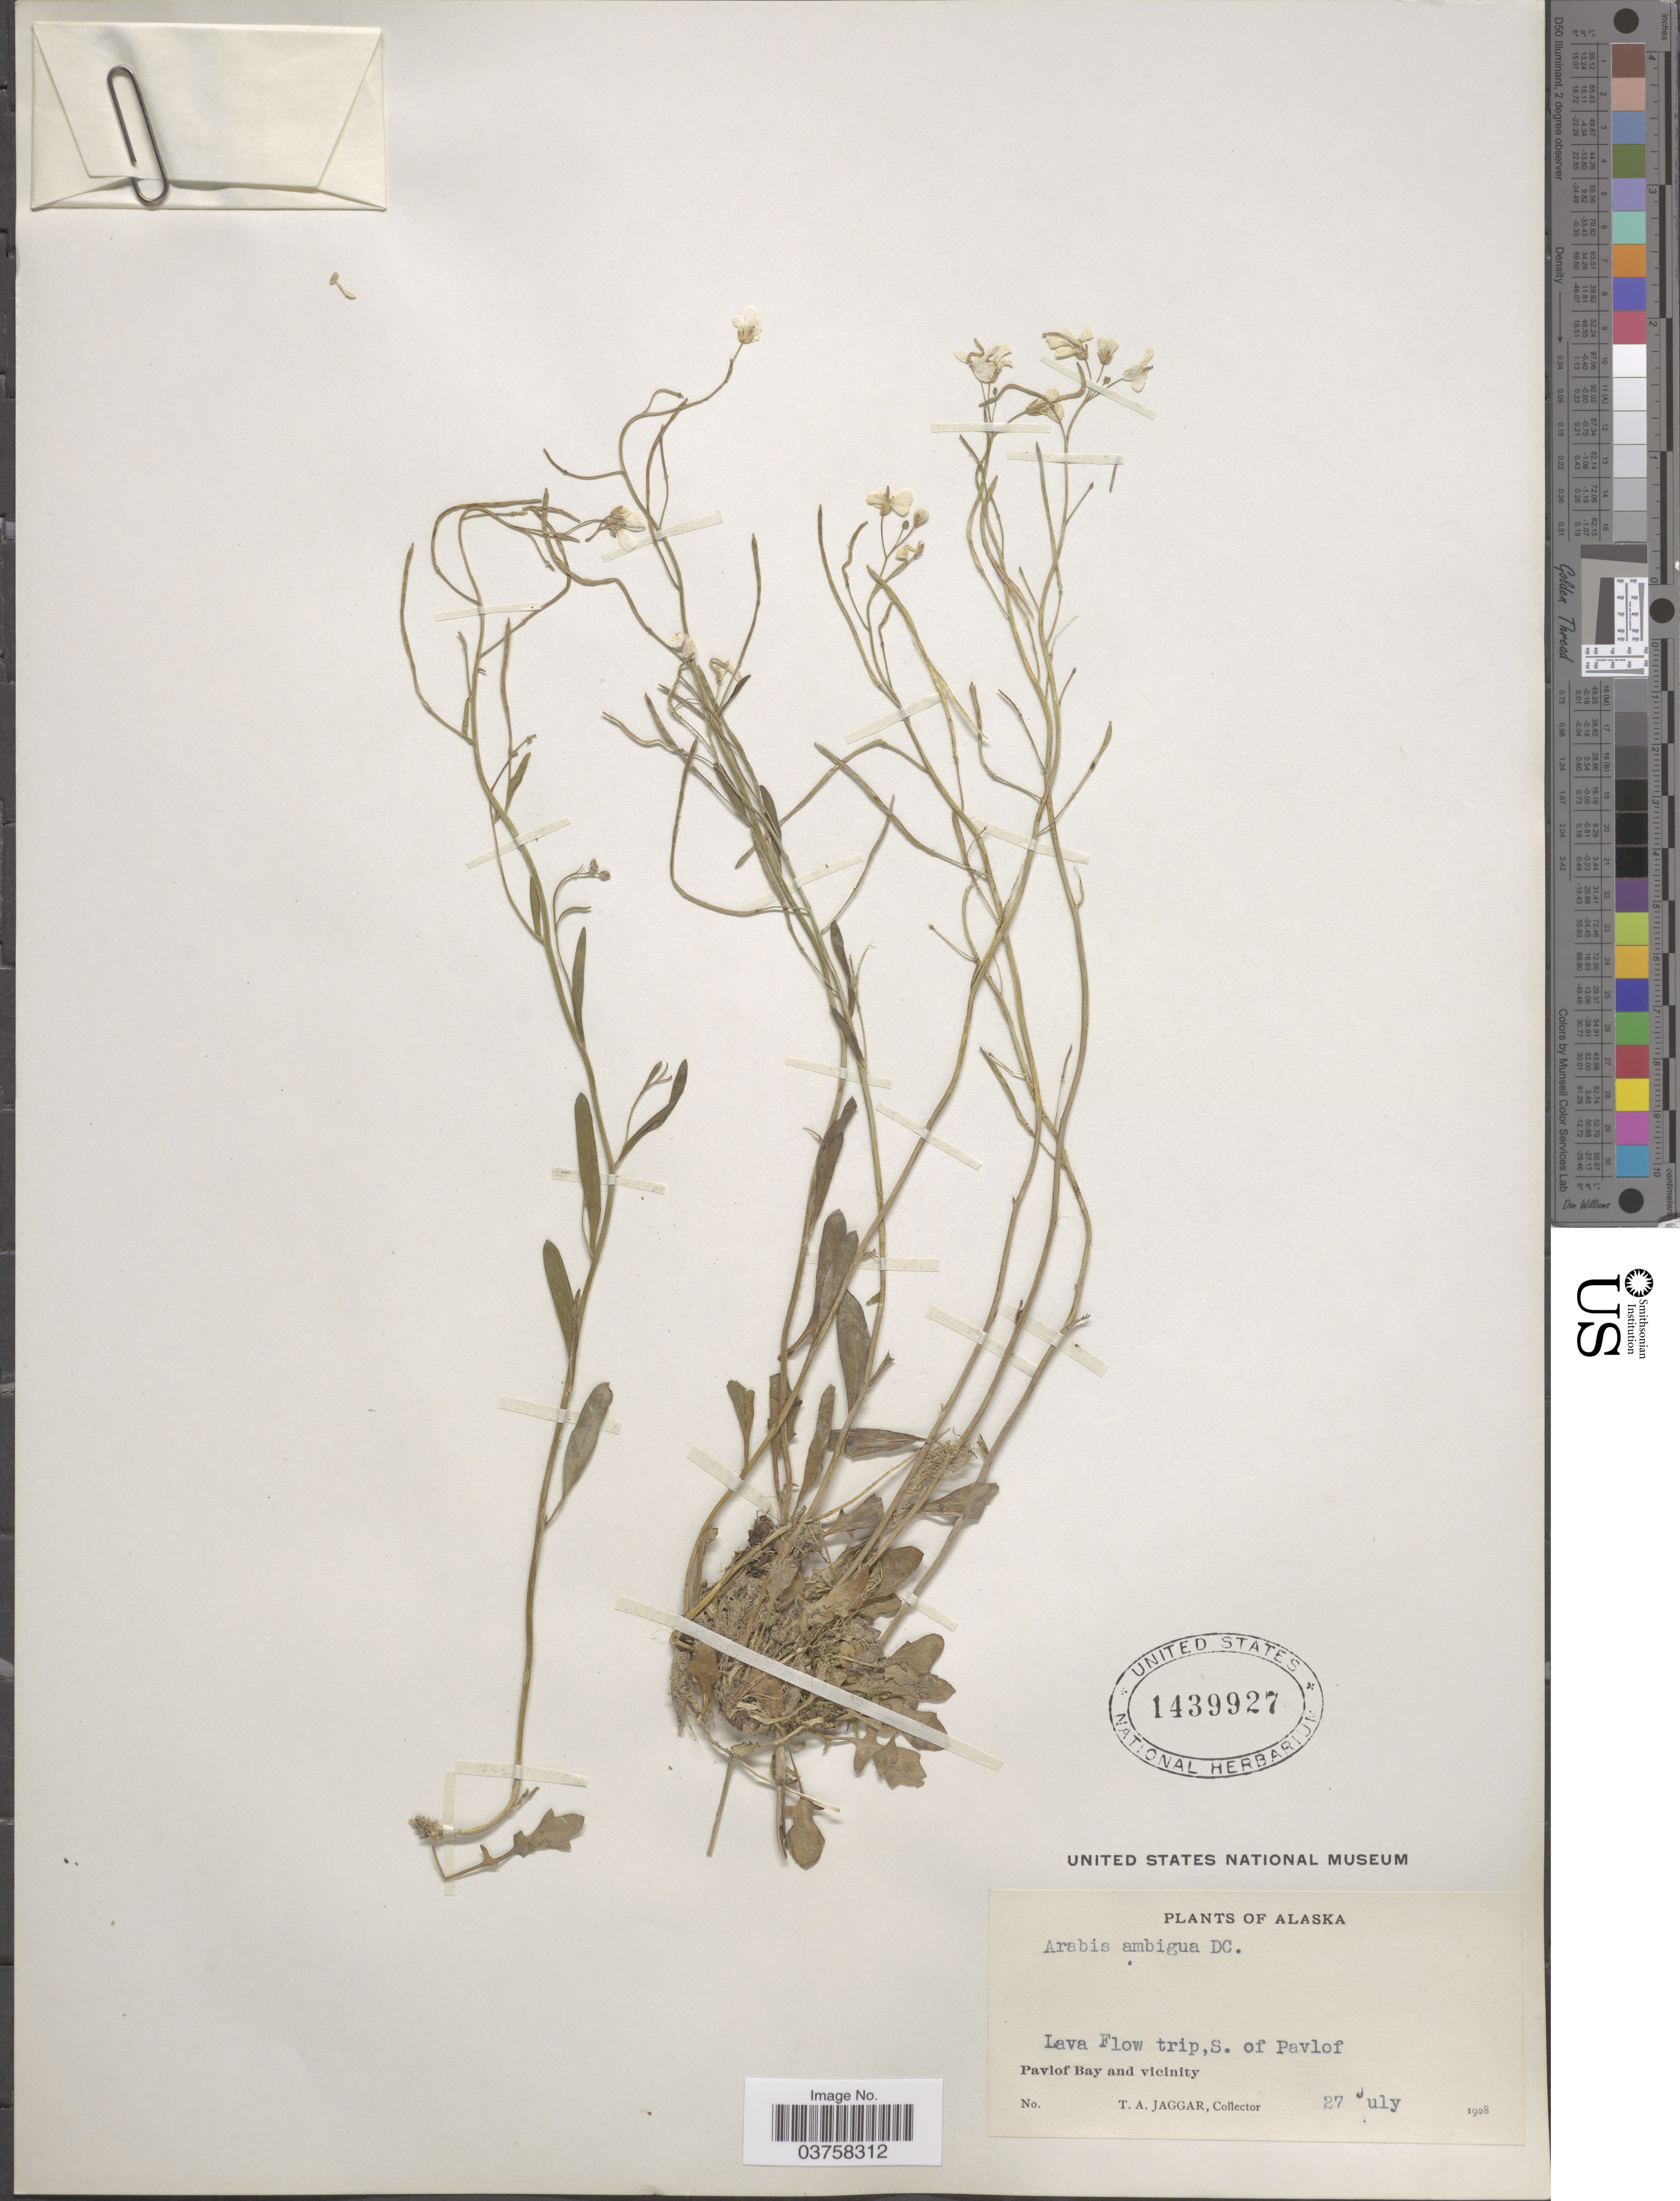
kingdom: Plantae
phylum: Tracheophyta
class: Magnoliopsida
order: Brassicales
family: Brassicaceae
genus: Arabidopsis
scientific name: Arabidopsis lyrata subsp. kamchatica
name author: (Fisch. ex DC.) O'Kane & Al-Shehbaz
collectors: T. Jaggar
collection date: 1928-07-27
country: United States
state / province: Alaska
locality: Lava Flow trip, S. of Pavlof. Pavlof Bay and vicinity.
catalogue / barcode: US 1439927